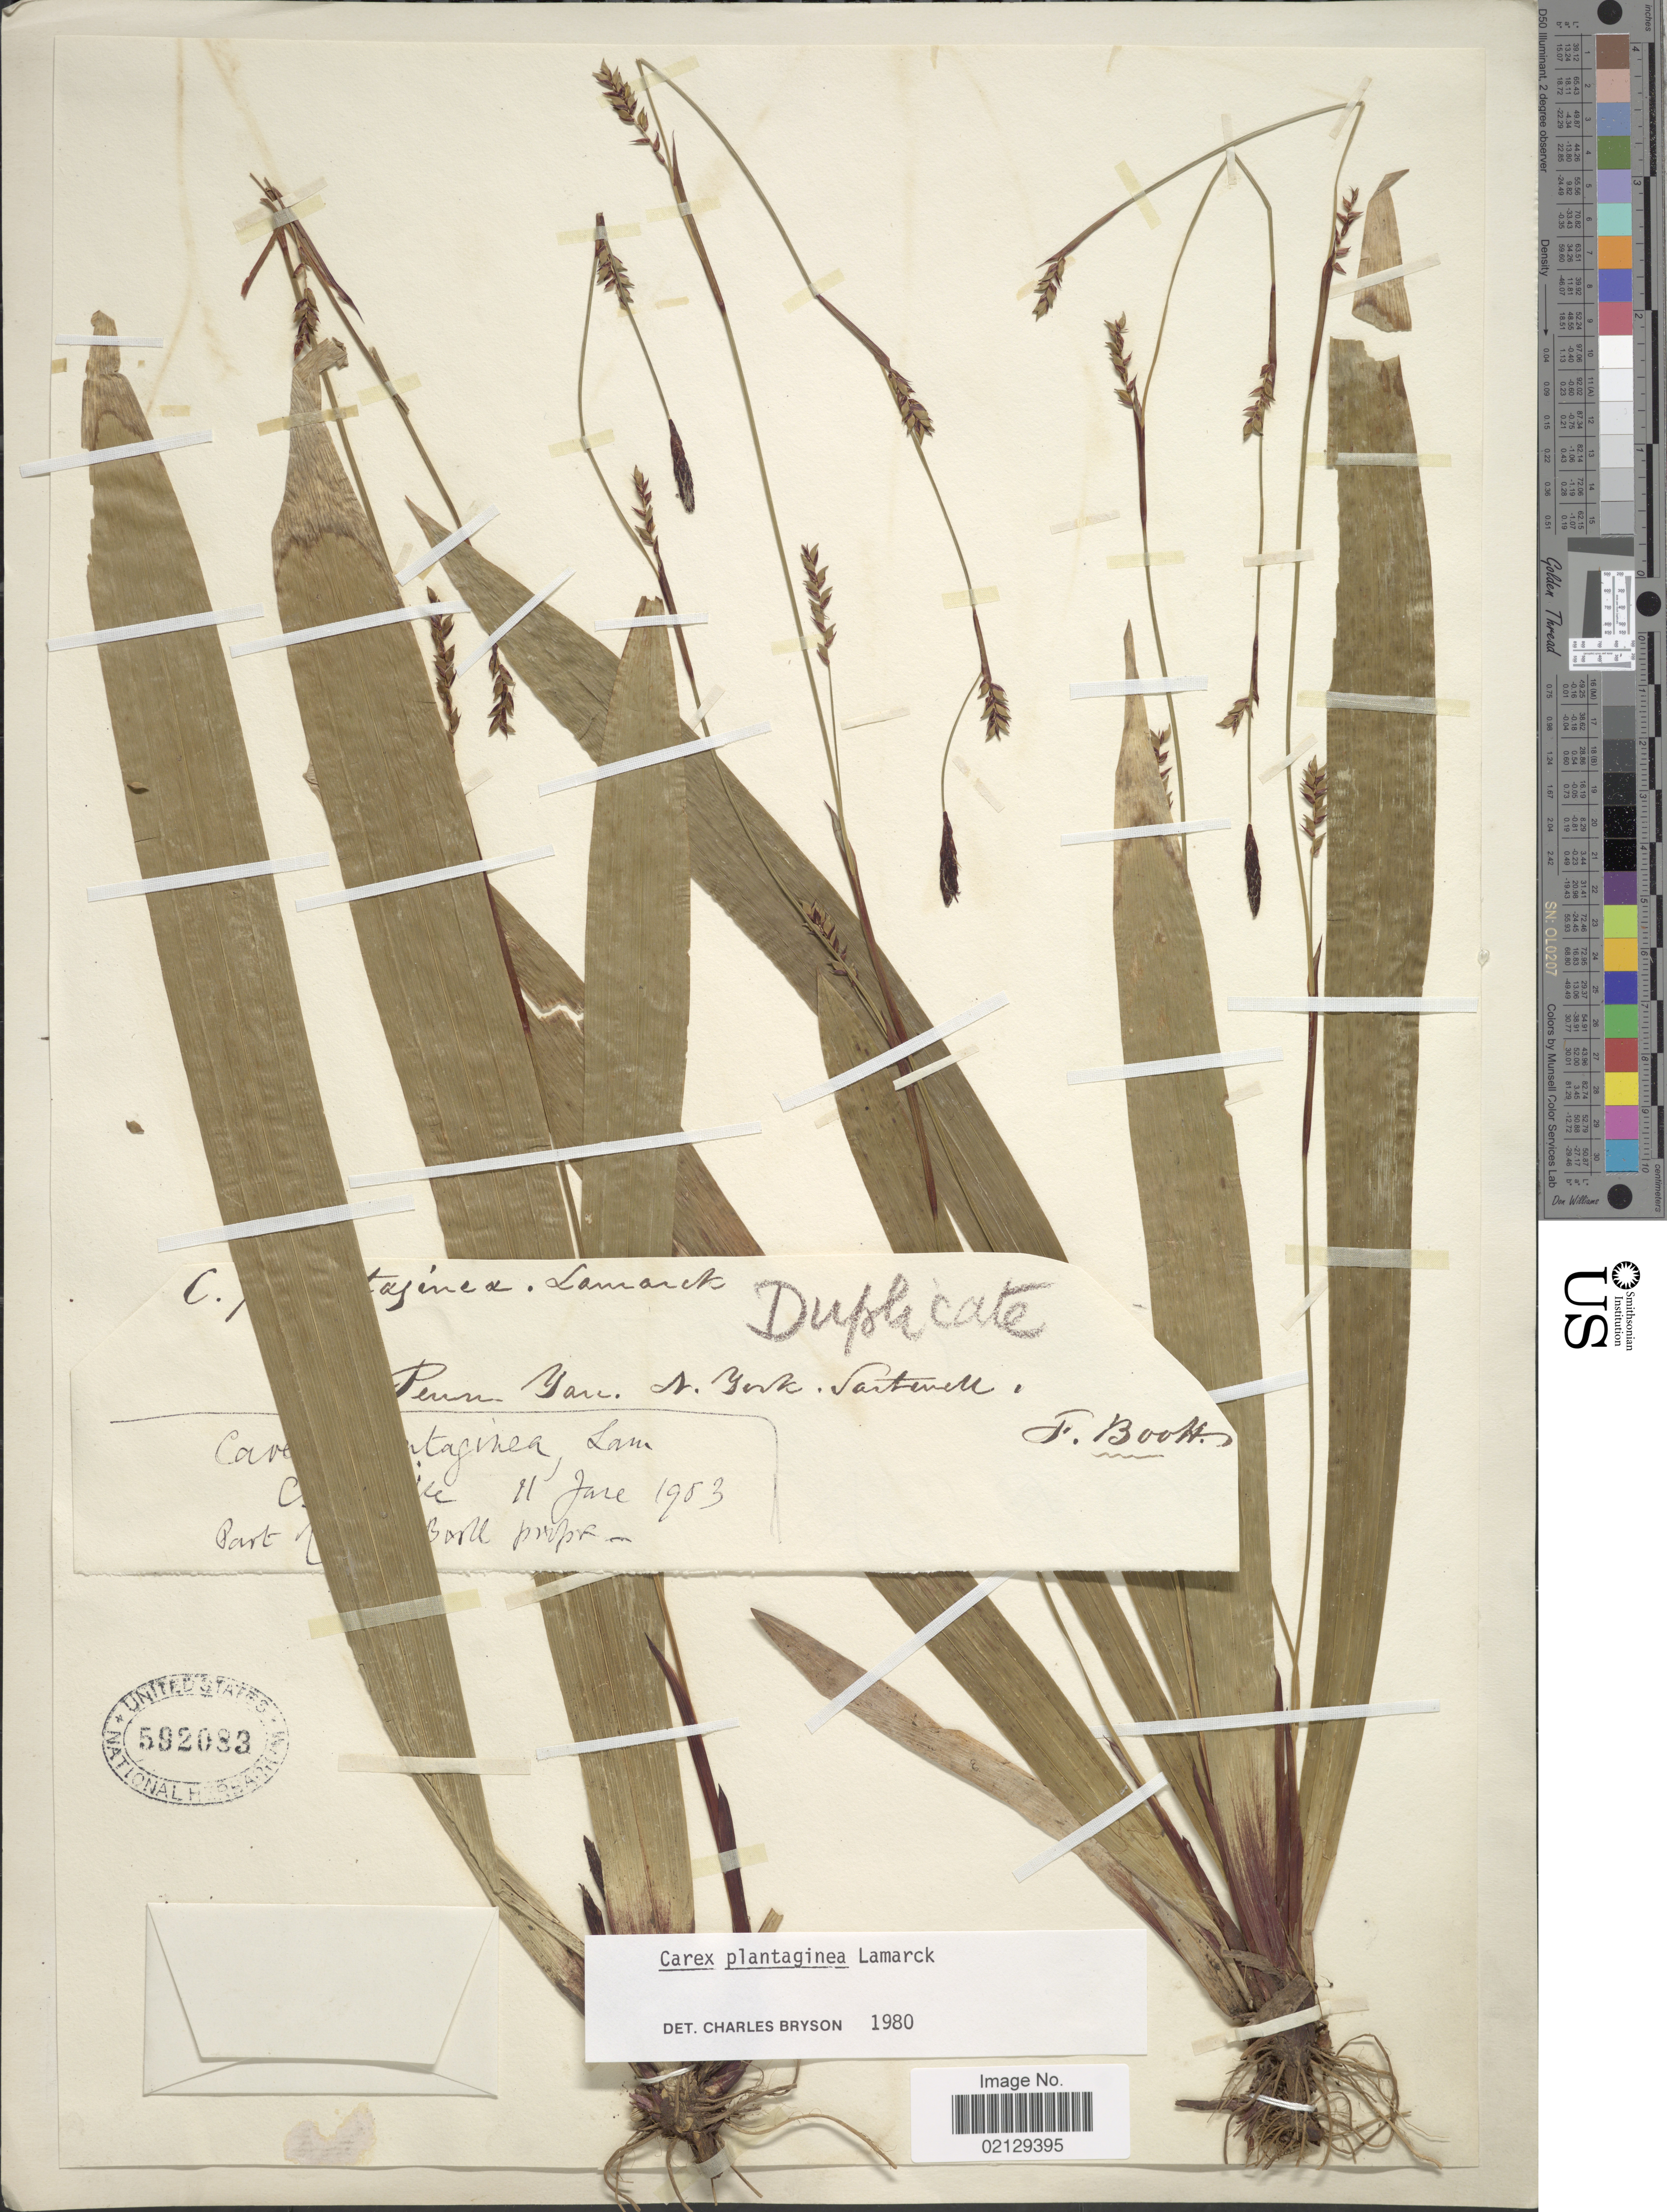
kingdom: Plantae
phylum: Tracheophyta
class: Liliopsida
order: Poales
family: Cyperaceae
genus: Carex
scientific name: Carex plantaginea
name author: Lam.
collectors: Sartwell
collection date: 1983-06-11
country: United States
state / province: New York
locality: Penn Yan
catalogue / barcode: US 592083